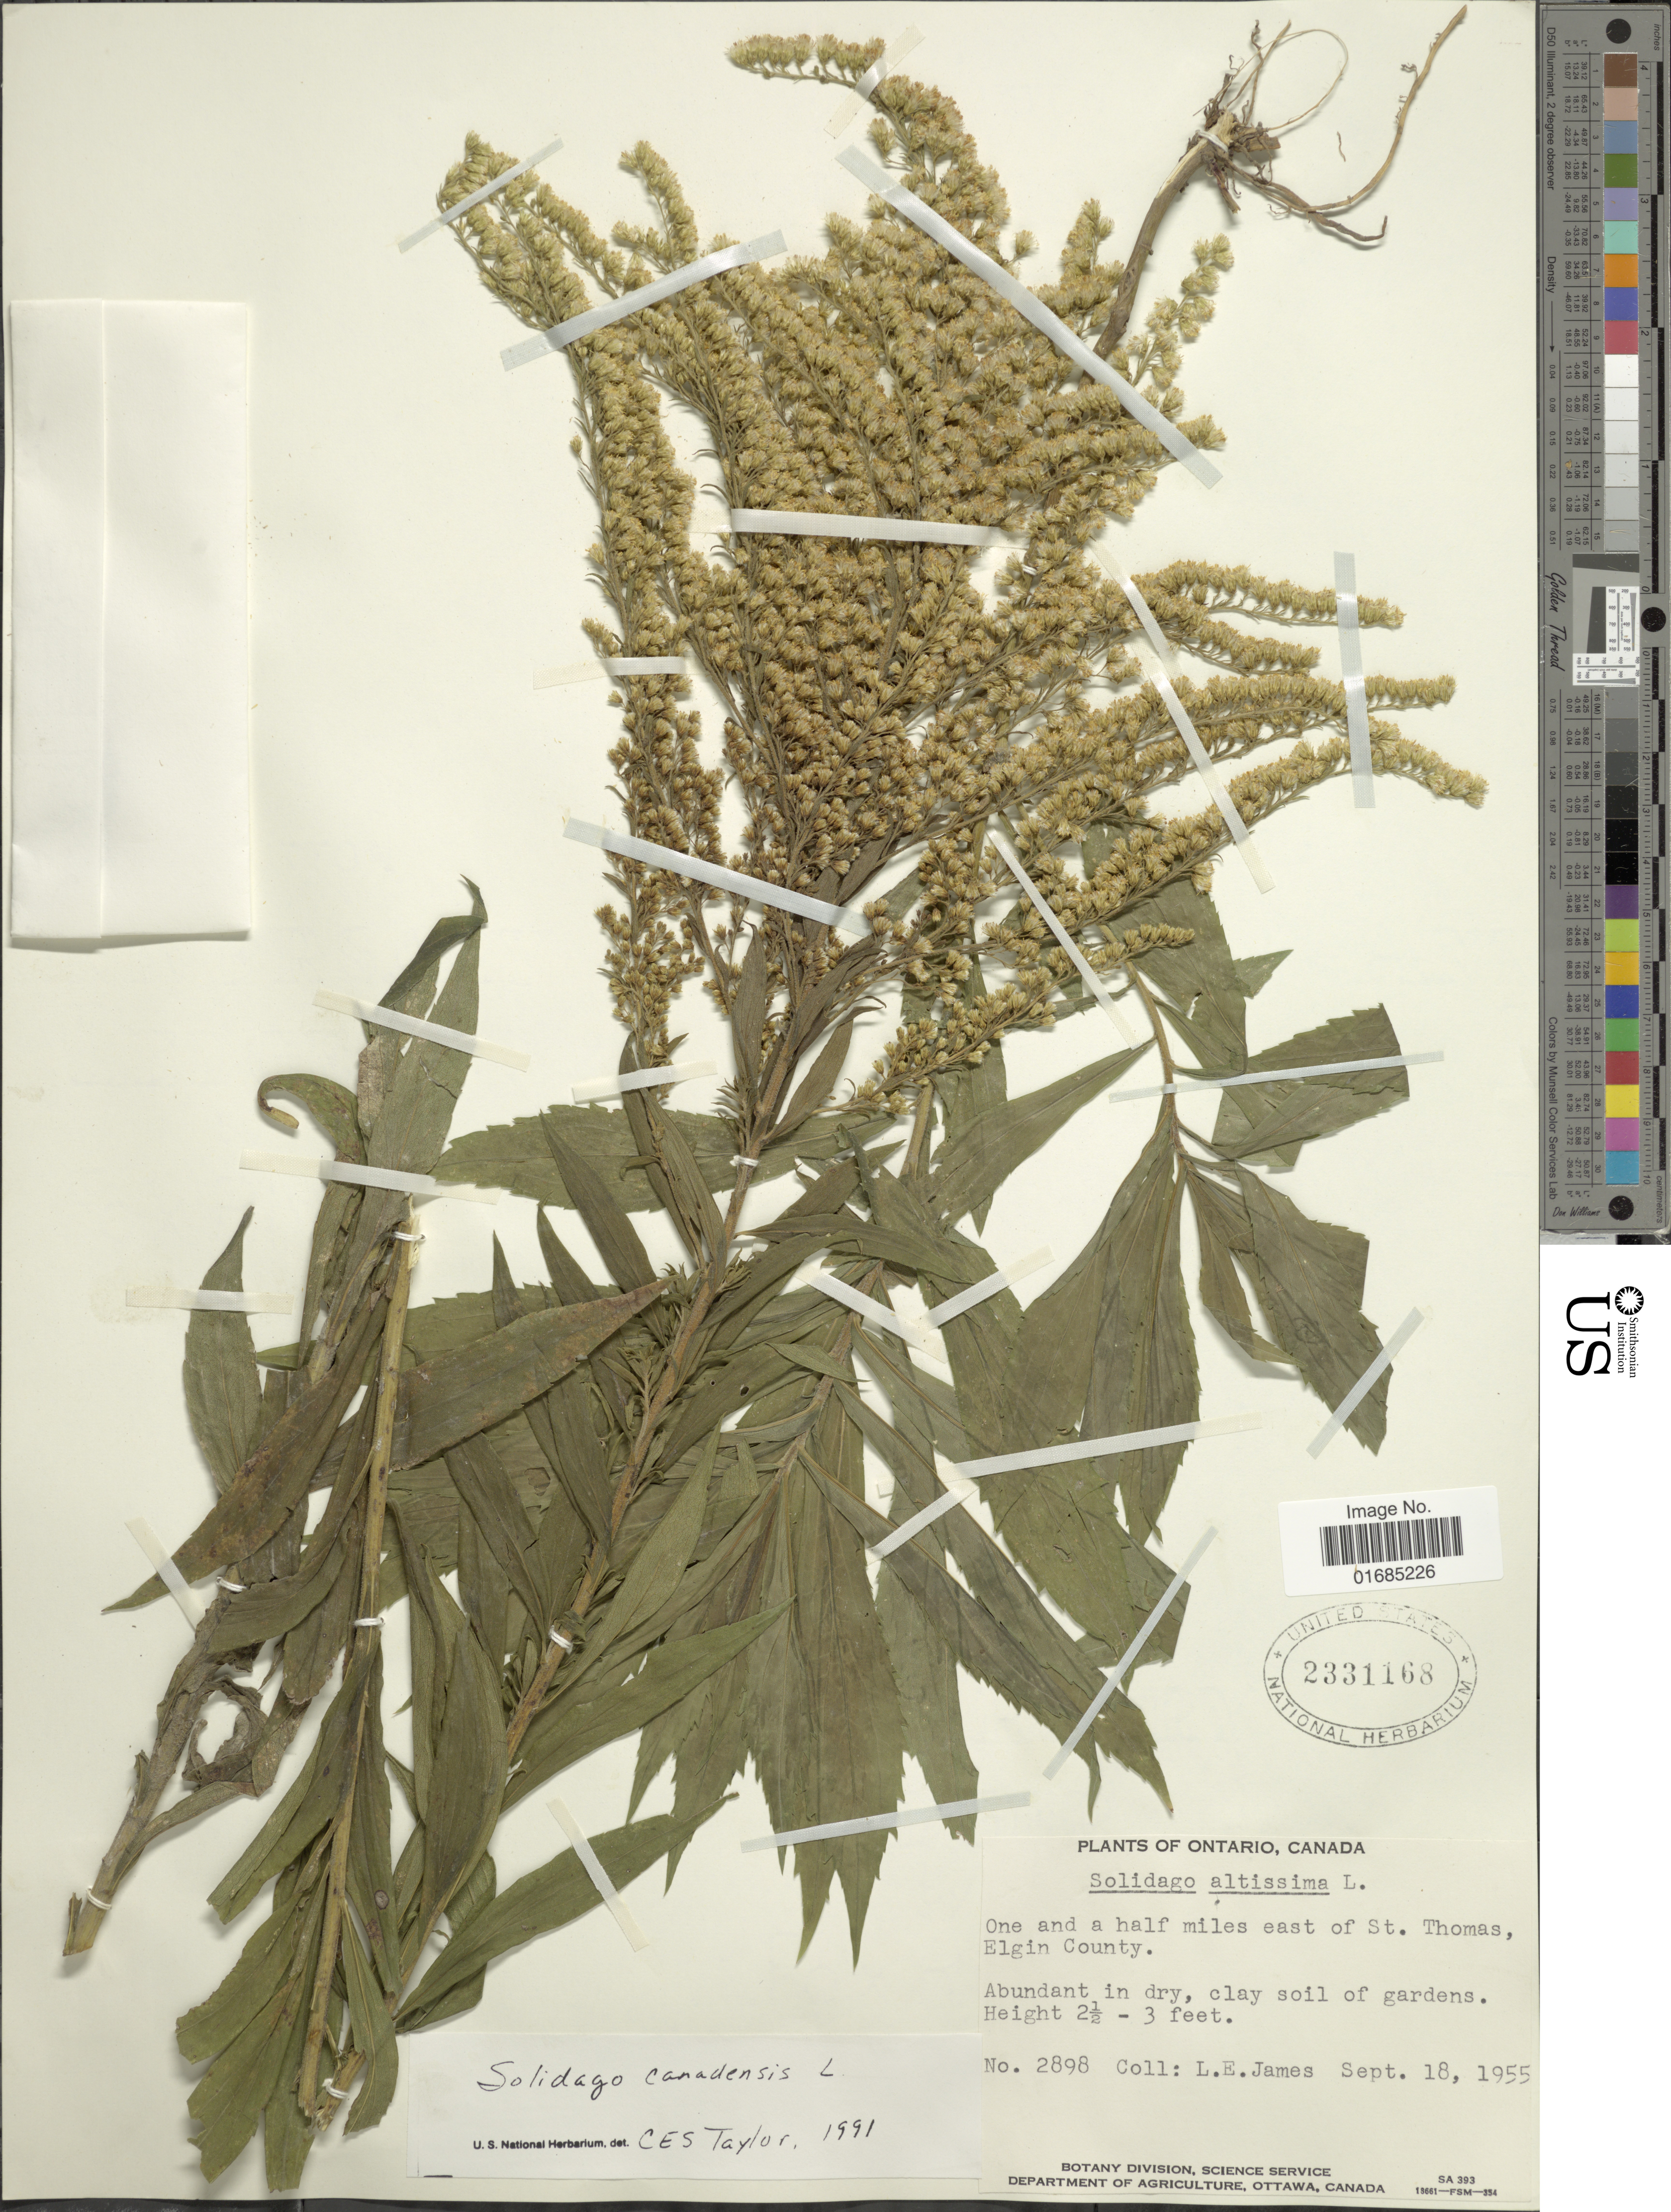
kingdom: Plantae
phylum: Tracheophyta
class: Magnoliopsida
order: Asterales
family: Asteraceae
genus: Solidago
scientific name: Solidago canadensis var. canadensis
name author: L.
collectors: L. E. James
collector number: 2898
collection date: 1955-09-18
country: Canada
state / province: Ontario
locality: One and a half miles east of St. Thomas. Elgin County.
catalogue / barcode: US 2331168